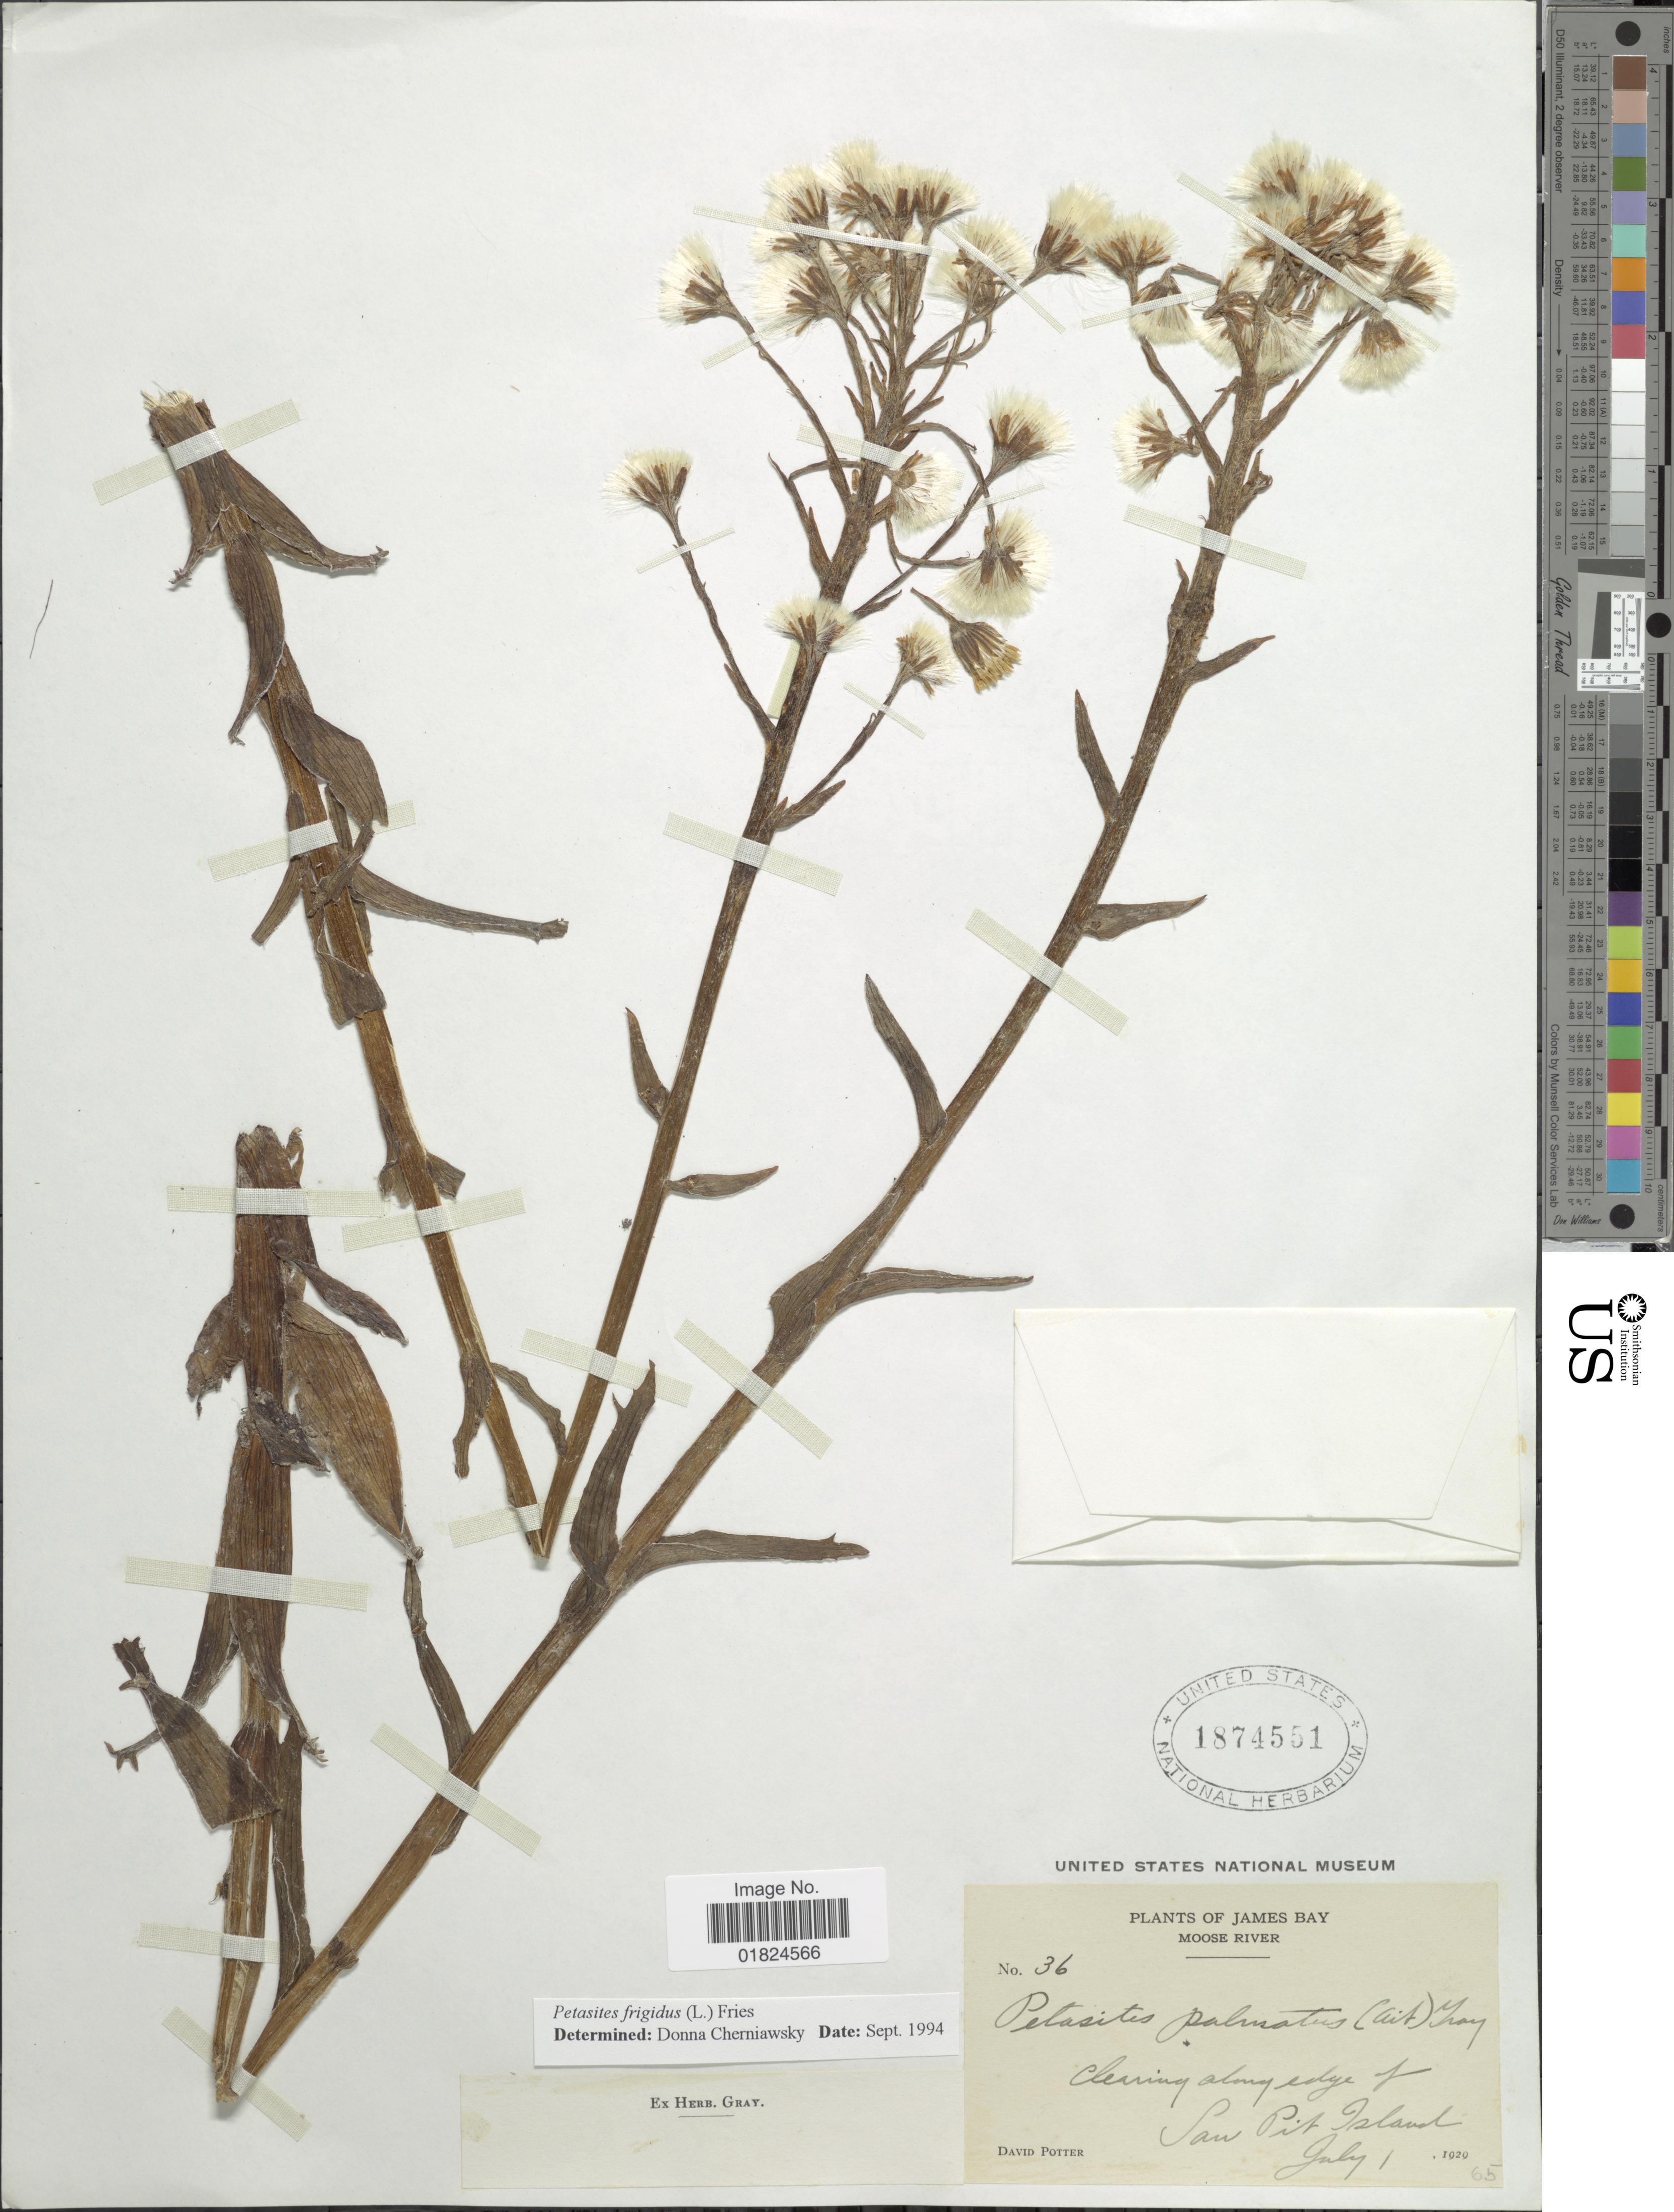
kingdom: Plantae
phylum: Tracheophyta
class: Magnoliopsida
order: Asterales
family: Asteraceae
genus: Petasites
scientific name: Petasites frigidus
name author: (L.) Fr.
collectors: D. Potter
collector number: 36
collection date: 1929-07-01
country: Canada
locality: James Bay, Moose River, clearing along edge of San Pit Island.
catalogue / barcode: US 1874551